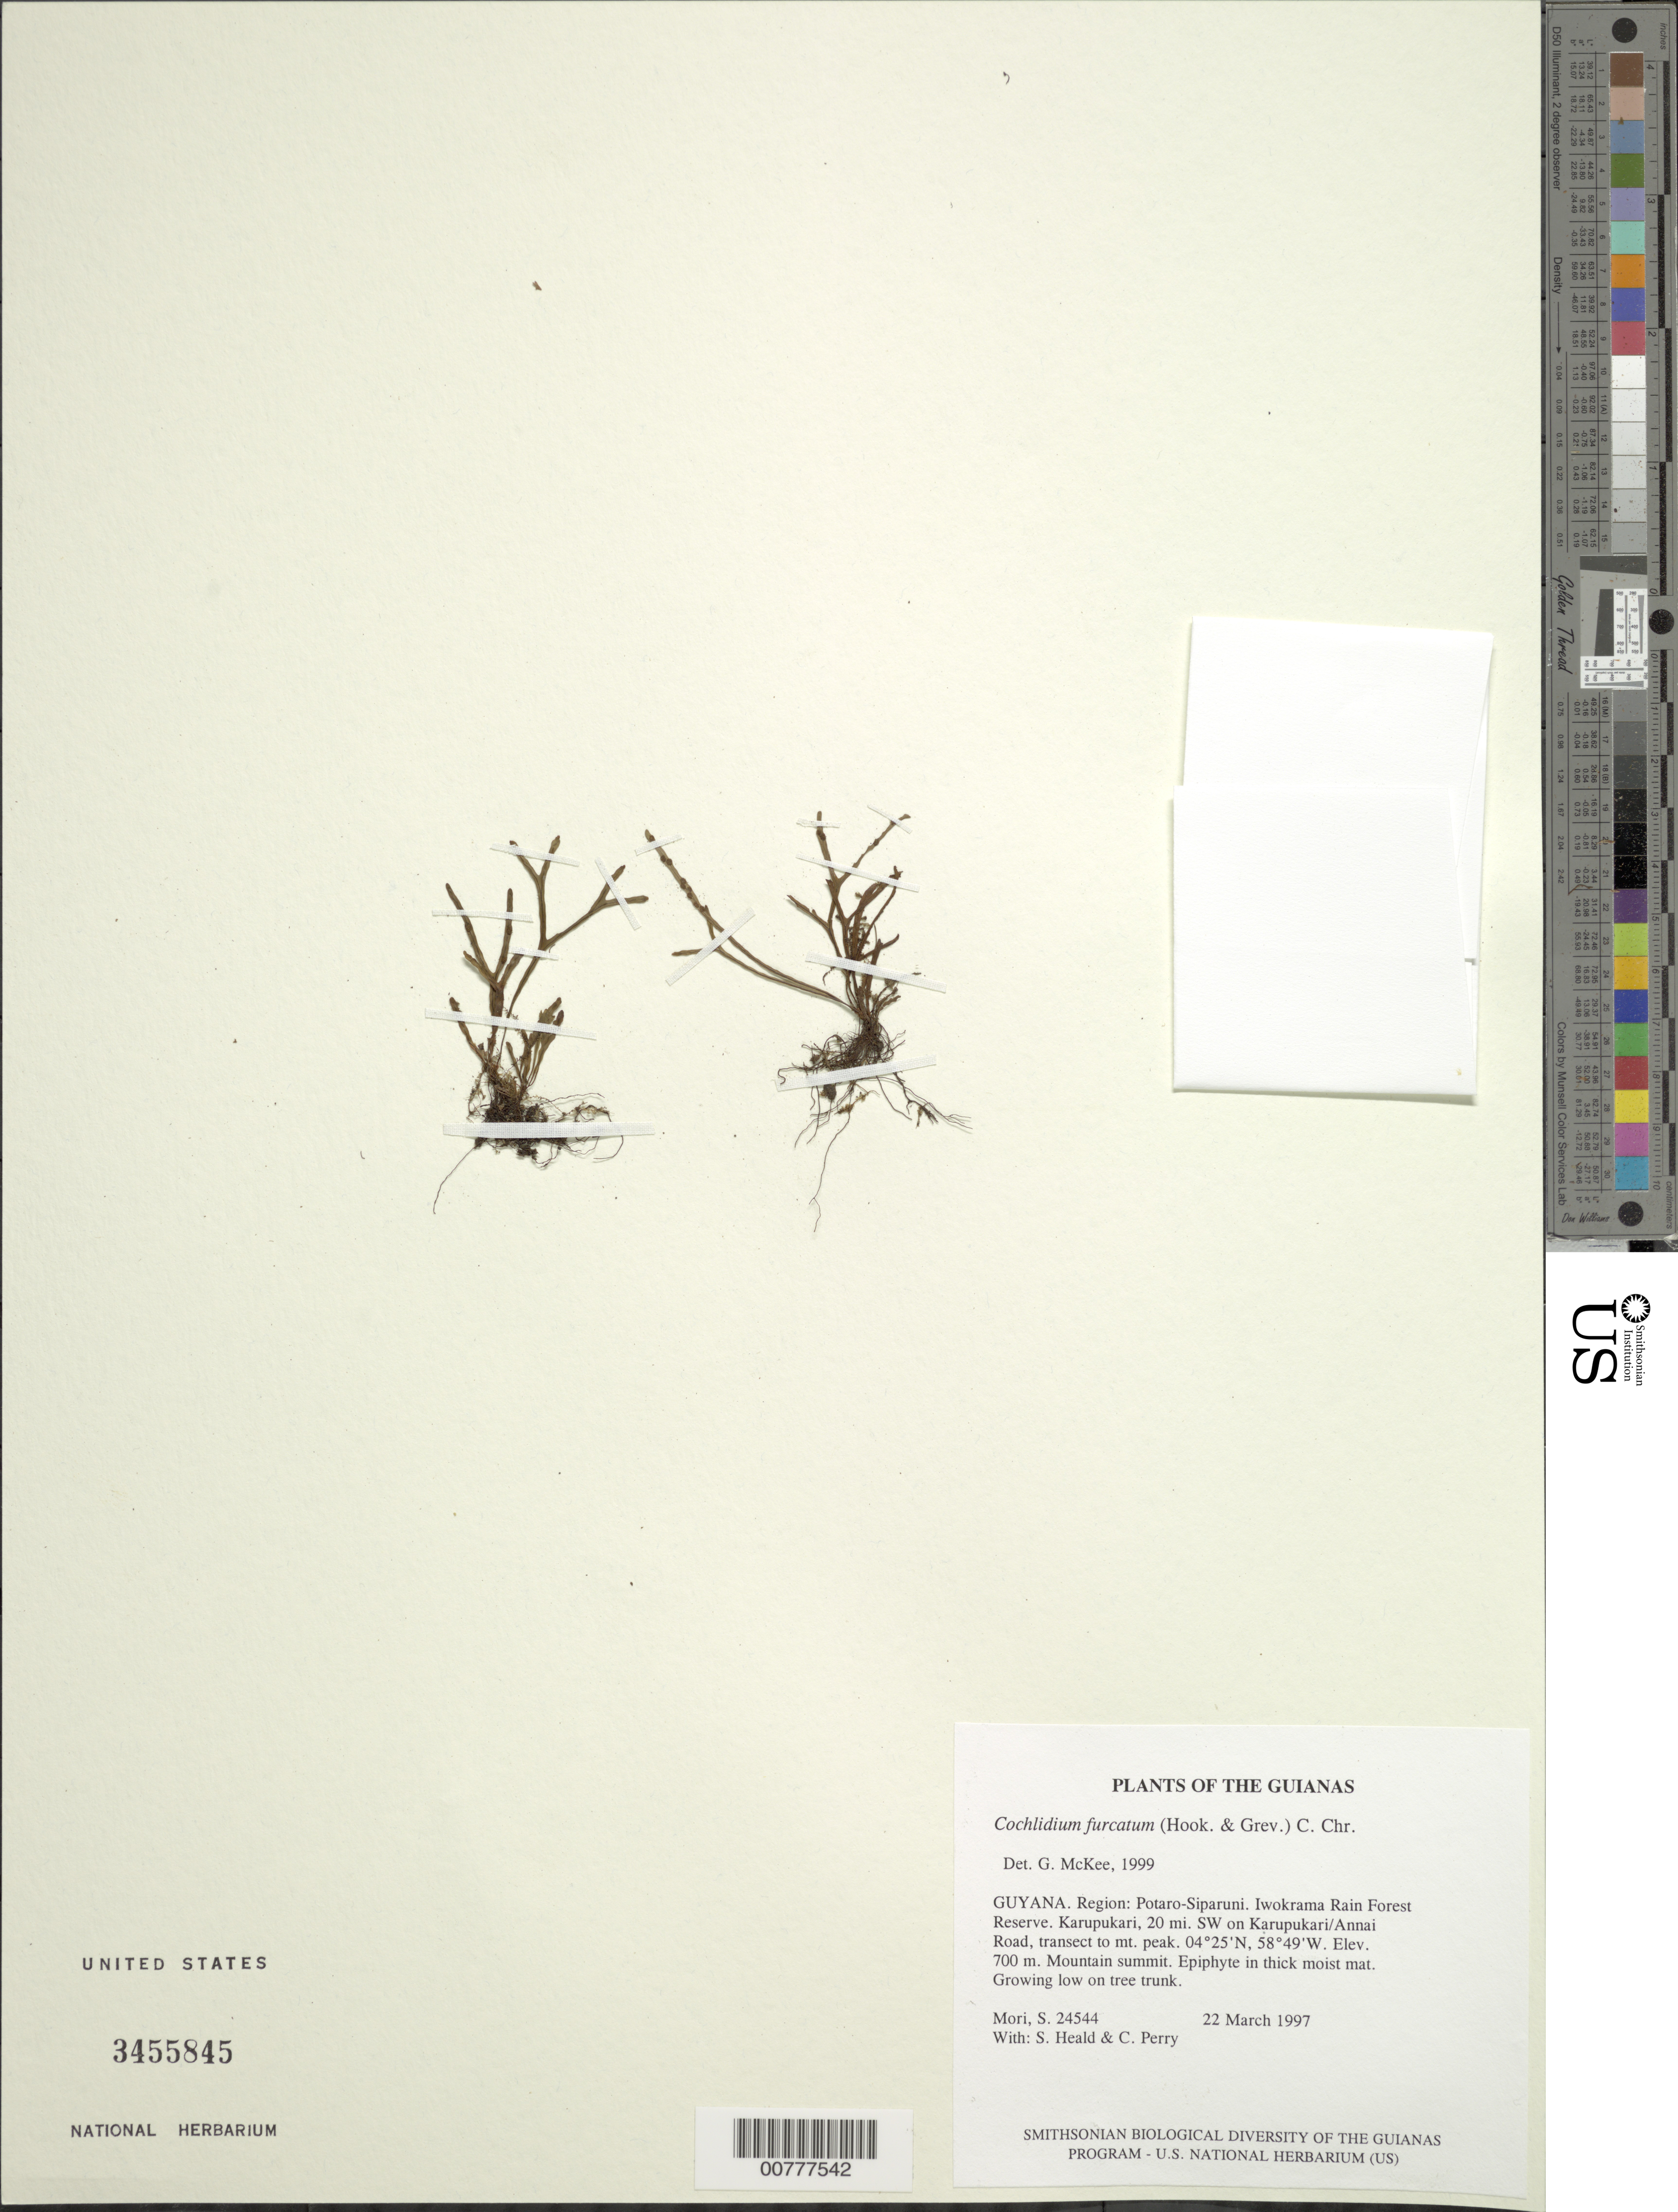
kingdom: Plantae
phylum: Tracheophyta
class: Polypodiopsida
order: Polypodiales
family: Polypodiaceae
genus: Cochlidium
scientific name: Cochlidium furcatum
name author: (Hook. & Grev.) C. Chr.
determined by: McKee, G. S., (US), NMNH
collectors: S. Mori, S. Heald & C. Perry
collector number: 24544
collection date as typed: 22 March 1997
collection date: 1997-03-22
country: Guyana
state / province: Potaro-Siparuni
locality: Iwokrama Rain Forest Reserve. Karupukari, 20 mi. SW on Karupukari/Annai Road, transect to mt. peak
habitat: Mountain summit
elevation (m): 700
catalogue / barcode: US 3455845